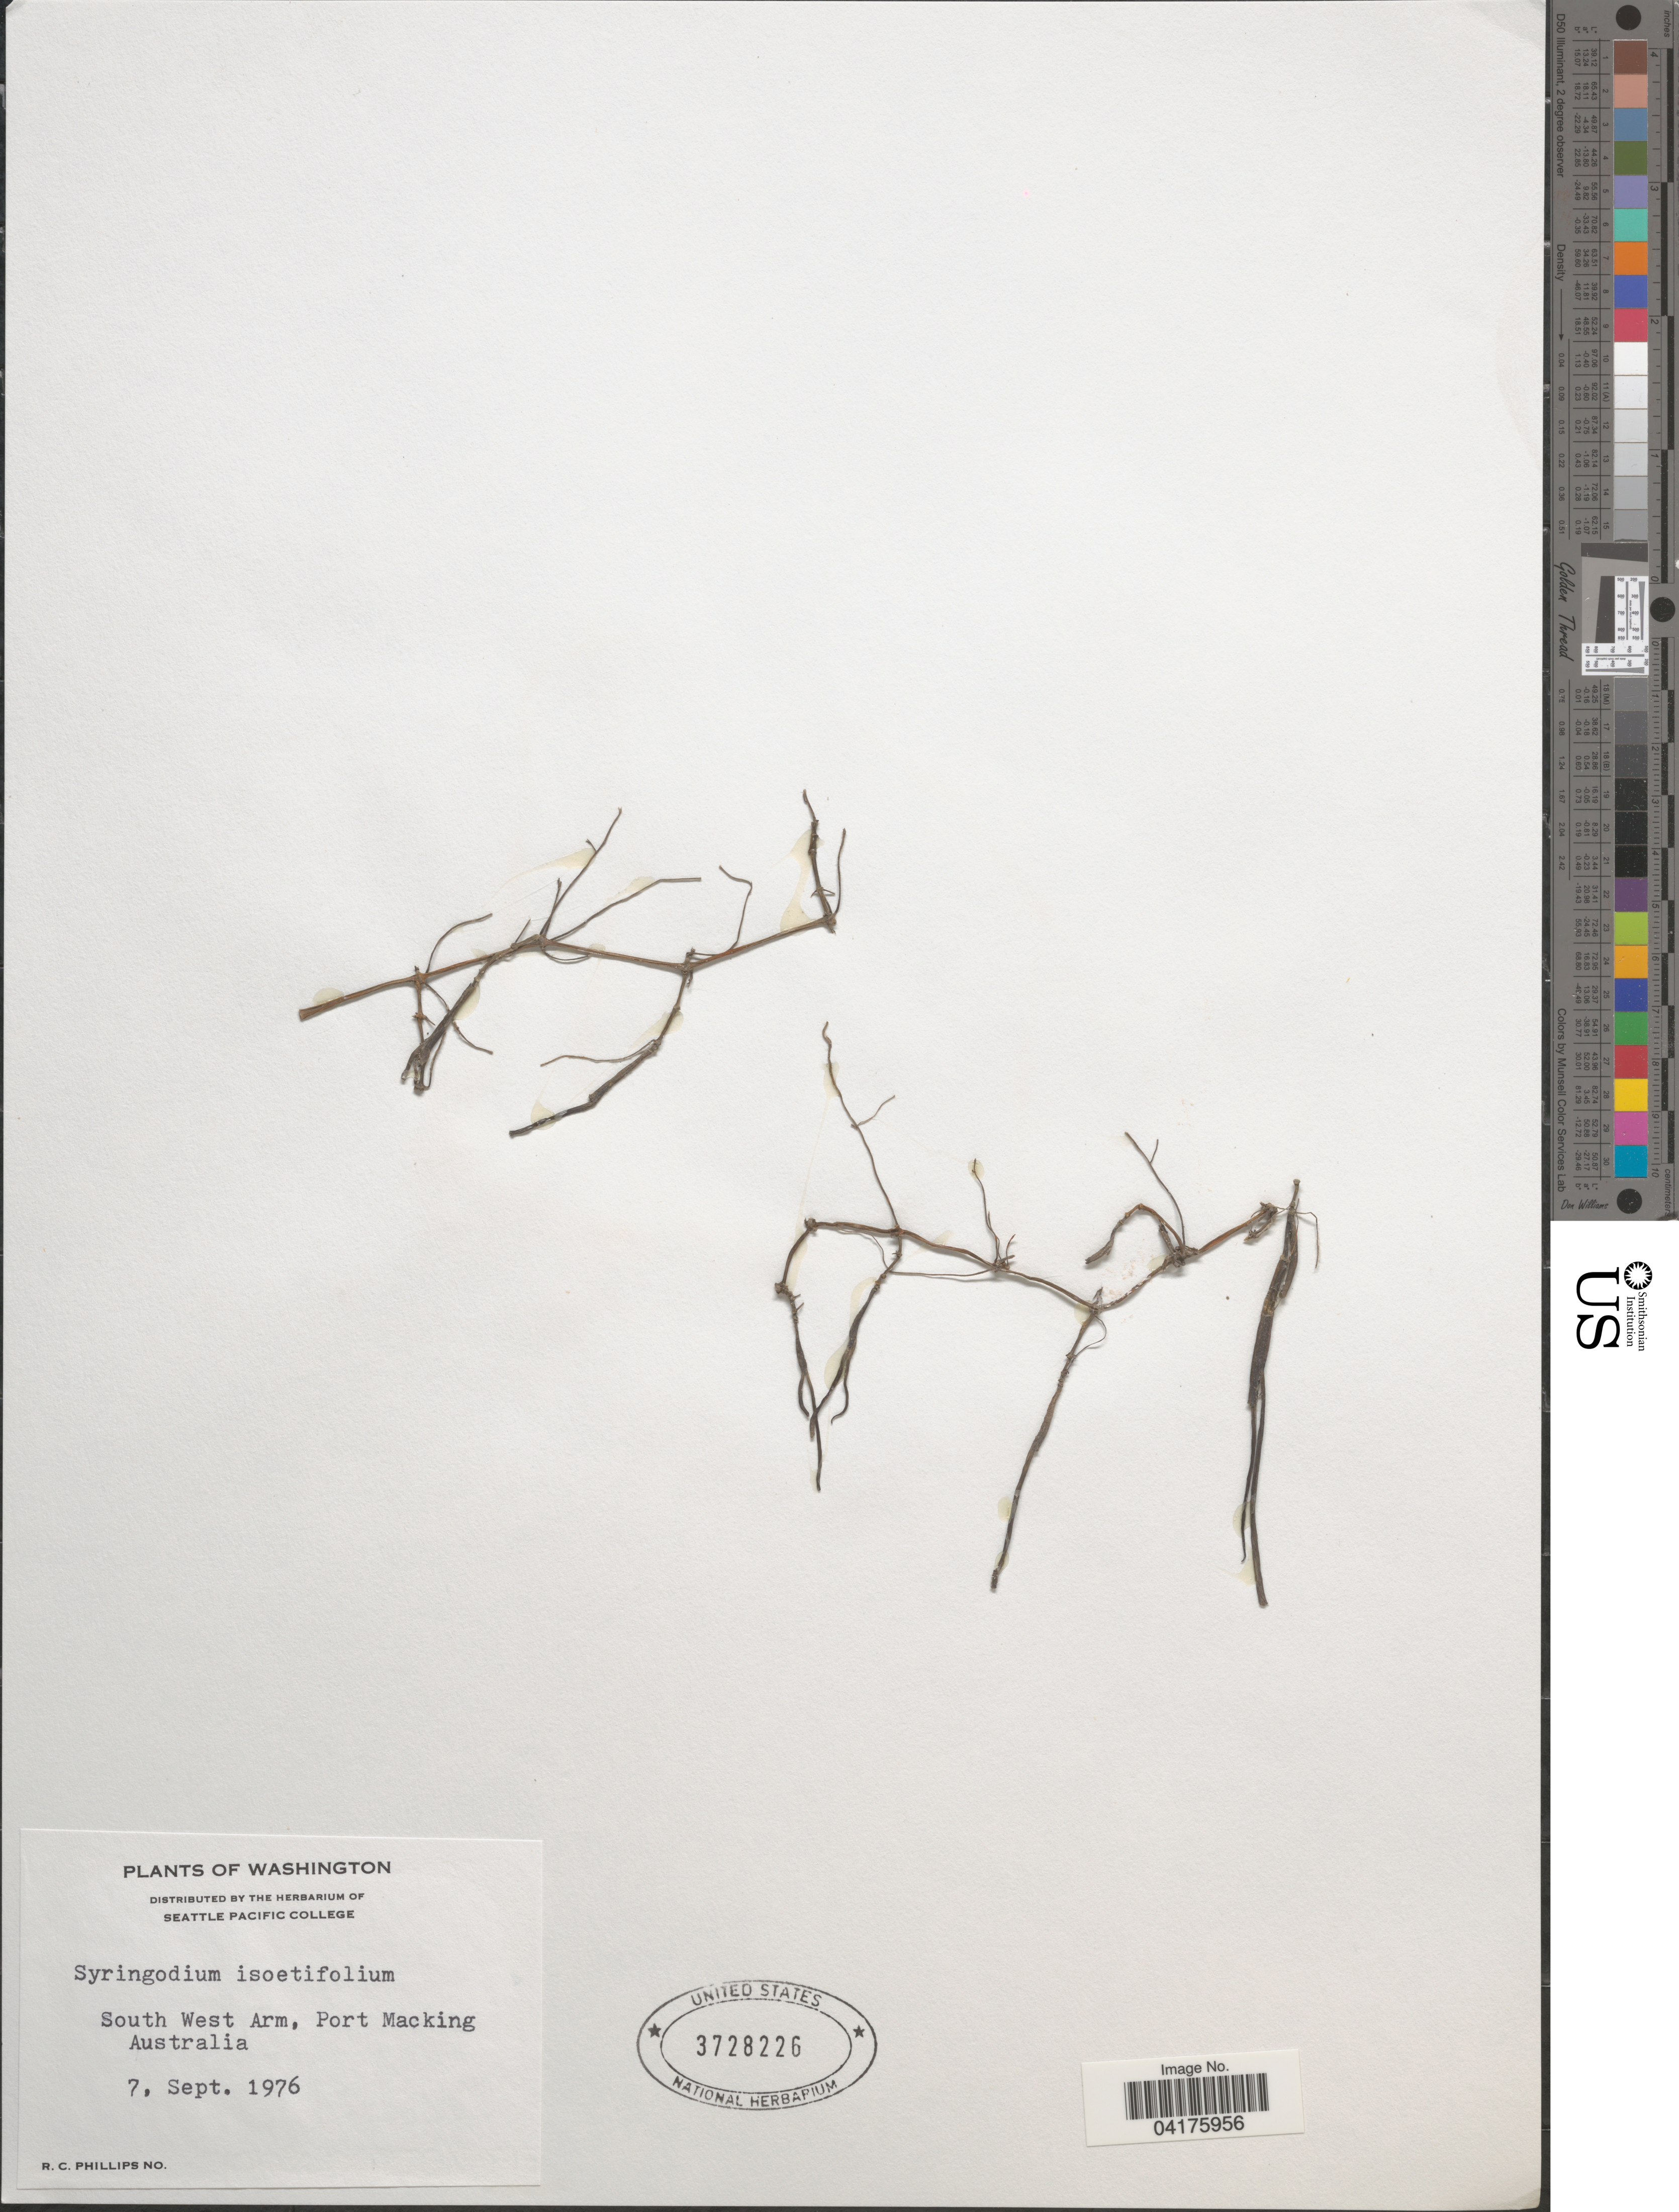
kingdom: Plantae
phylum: Tracheophyta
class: Liliopsida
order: Alismatales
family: Cymodoceaceae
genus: Syringodium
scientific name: Syringodium isoetifolium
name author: (Asch.) Dandy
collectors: R. C. Phillips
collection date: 1976-09-07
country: Australia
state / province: New South Wales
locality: South West Arm, Port Macking [= Port Hacking].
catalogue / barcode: US 3728226